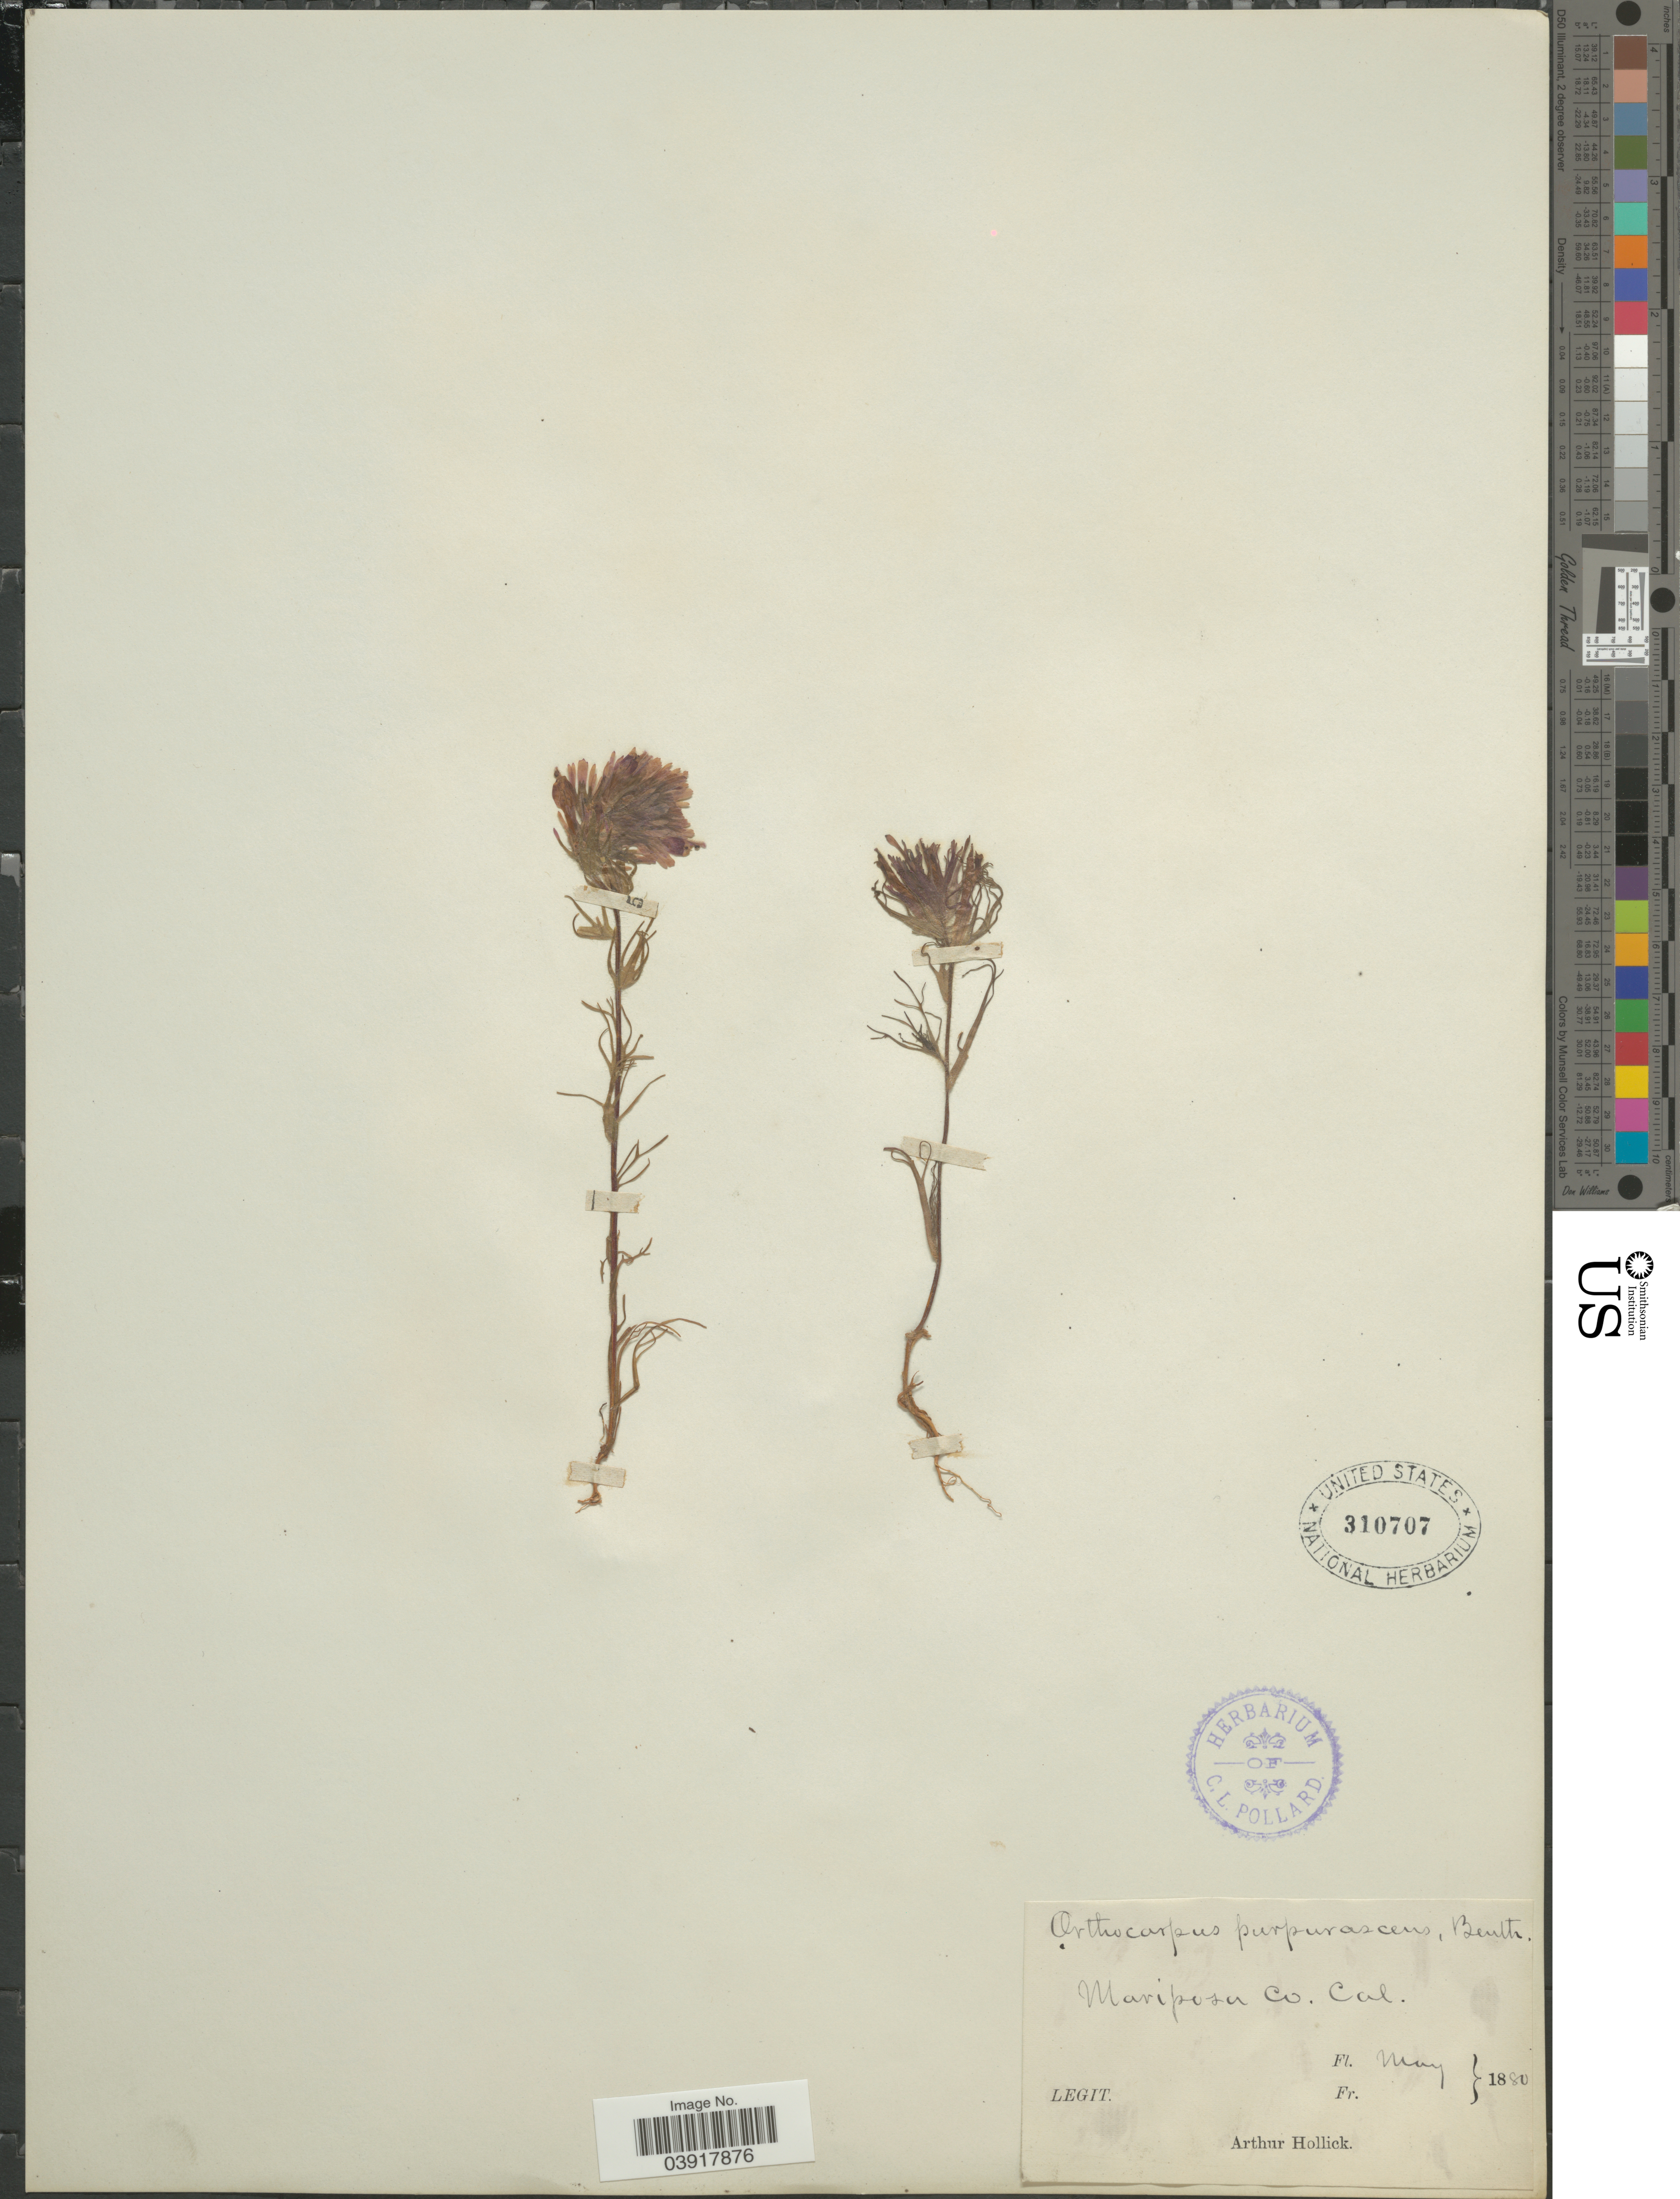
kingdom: Plantae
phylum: Tracheophyta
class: Magnoliopsida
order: Lamiales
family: Orobanchaceae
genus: Orthocarpus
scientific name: Orthocarpus purpurascens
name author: Benth.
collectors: A. Hollick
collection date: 1880-05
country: United States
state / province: California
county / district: Mariposa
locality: Mariposa CO.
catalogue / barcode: US 310707